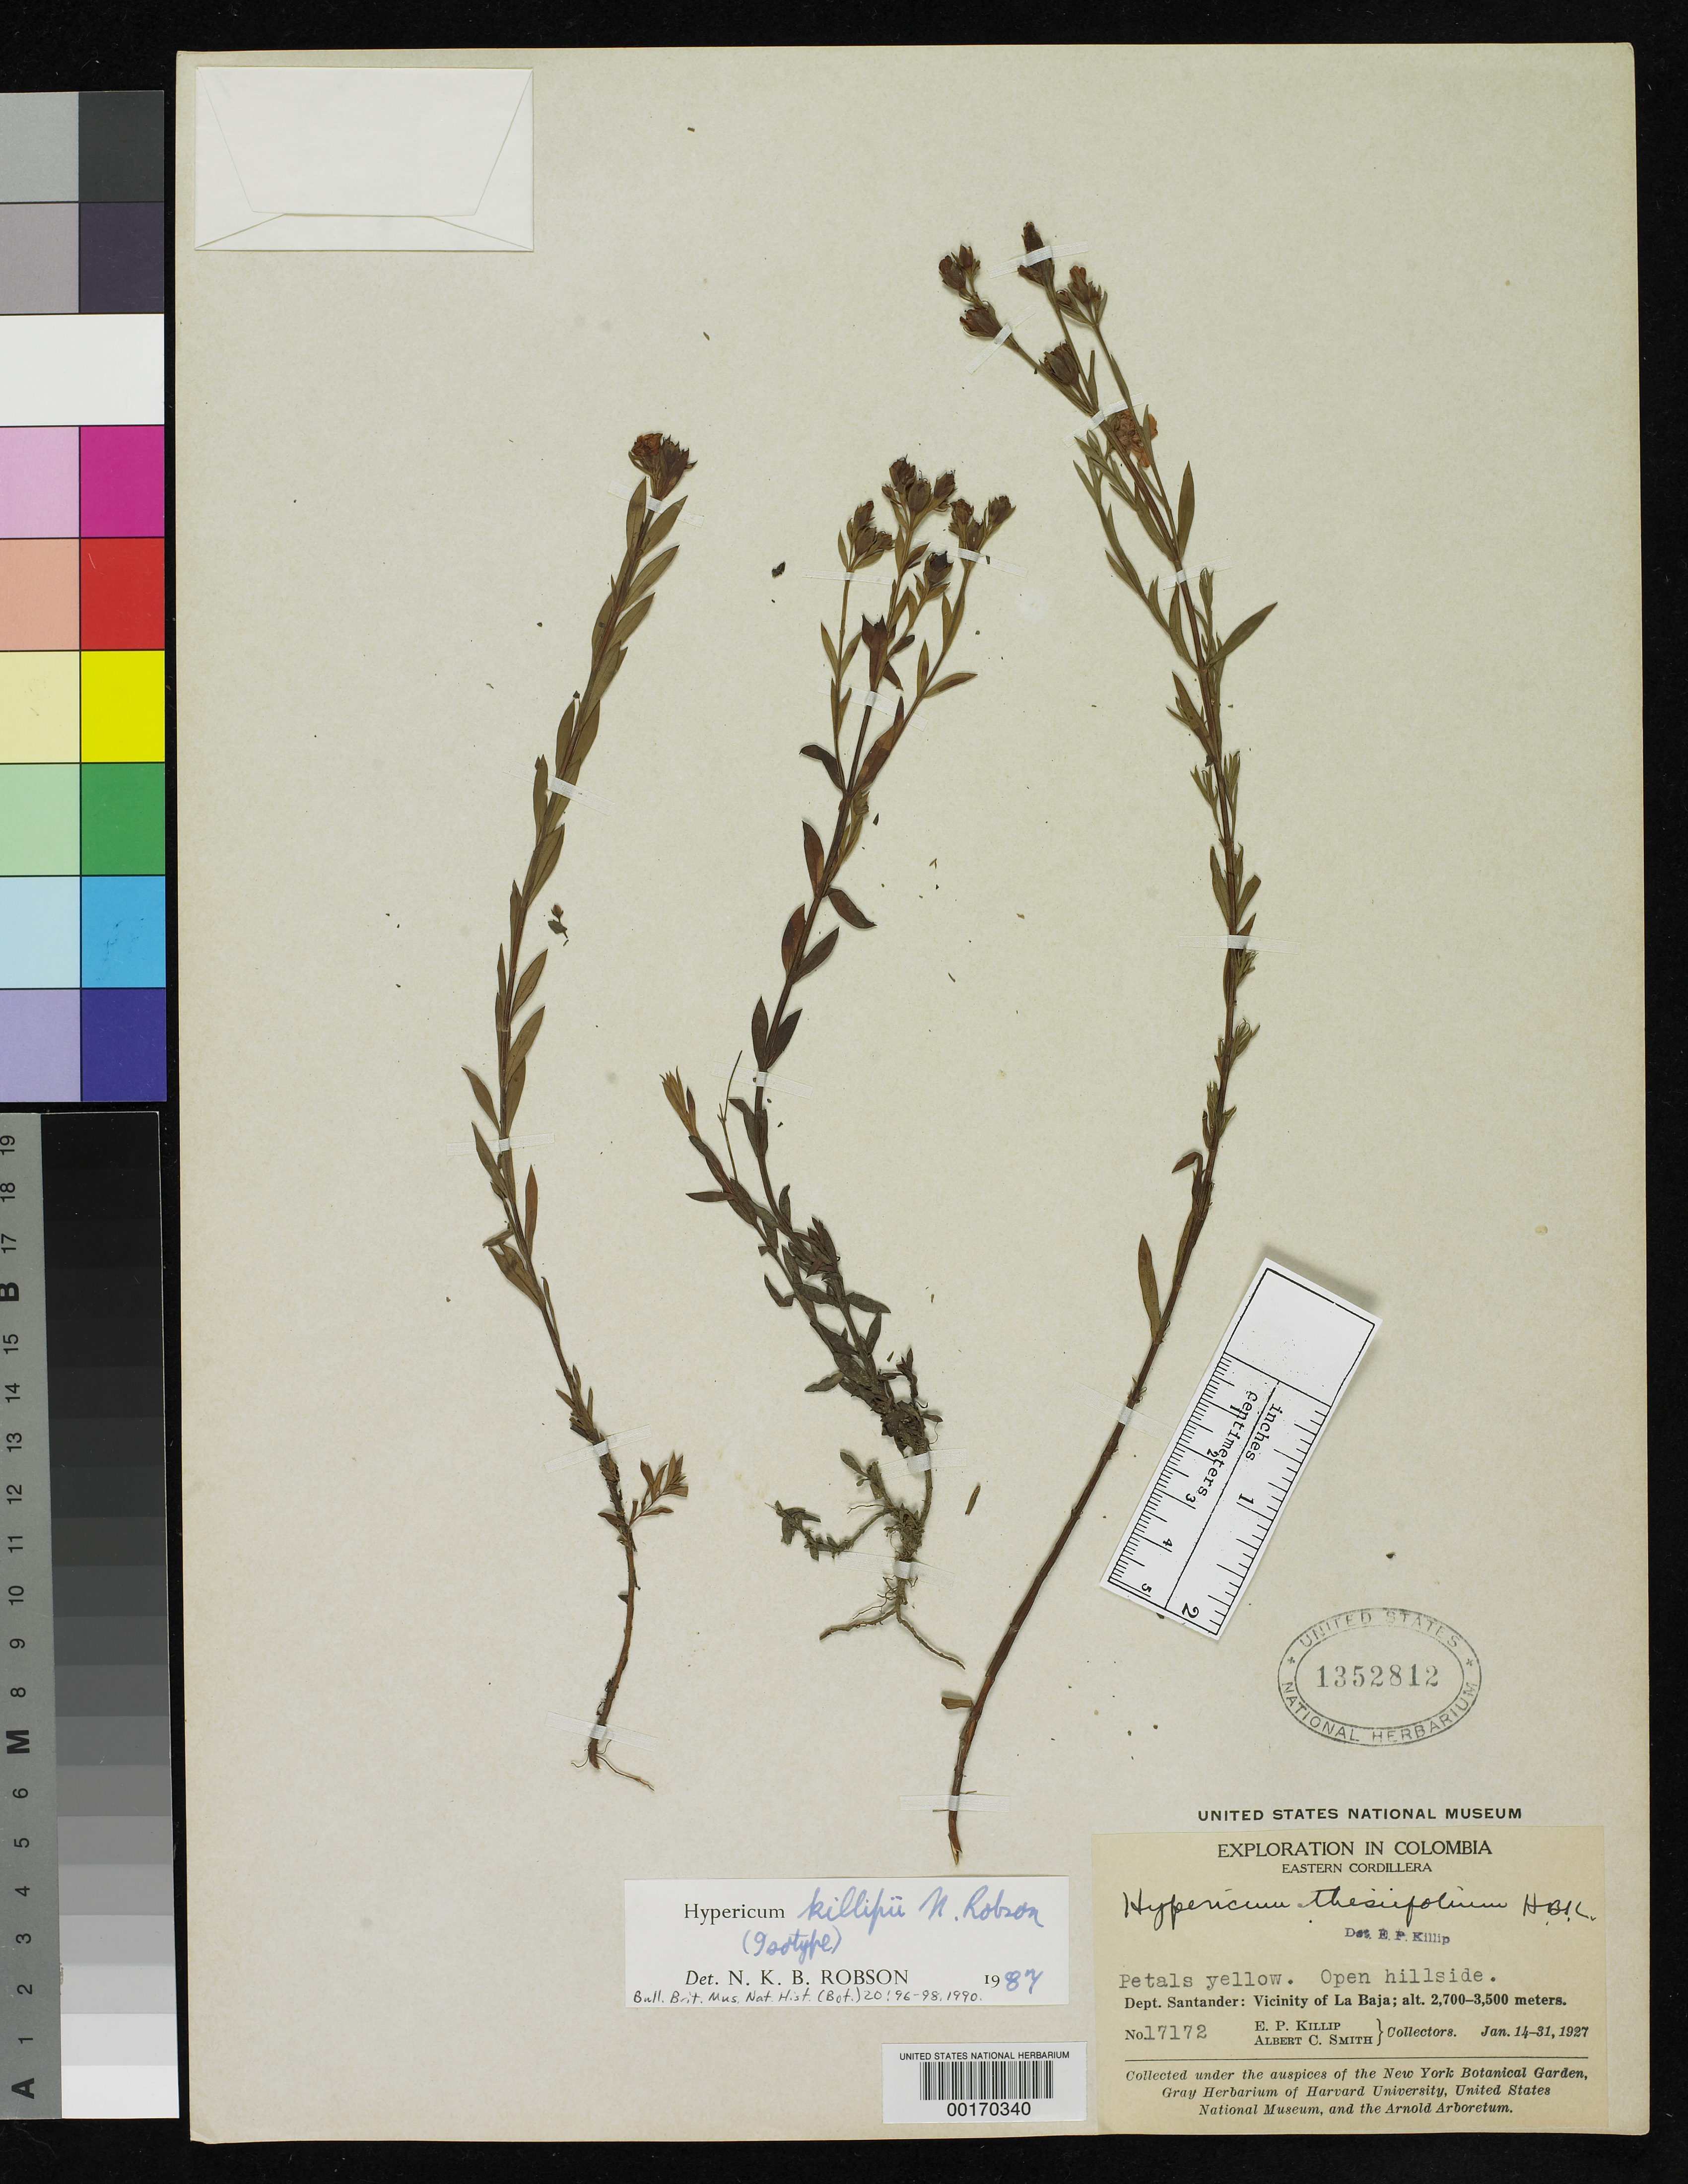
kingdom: Plantae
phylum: Tracheophyta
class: Magnoliopsida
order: Malpighiales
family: Hypericaceae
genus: Hypericum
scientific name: Hypericum killipii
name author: N. Robson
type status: Isotype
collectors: E. P. Killip & A. C. Smith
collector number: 17172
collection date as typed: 14 Jan 1927 to 31 Jan 1927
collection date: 1927-01-14/1927-01-31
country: Colombia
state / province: Santander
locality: Eastern Cordillera, vicinity of La Baja, open hillside.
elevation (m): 2700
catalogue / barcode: US 1352812